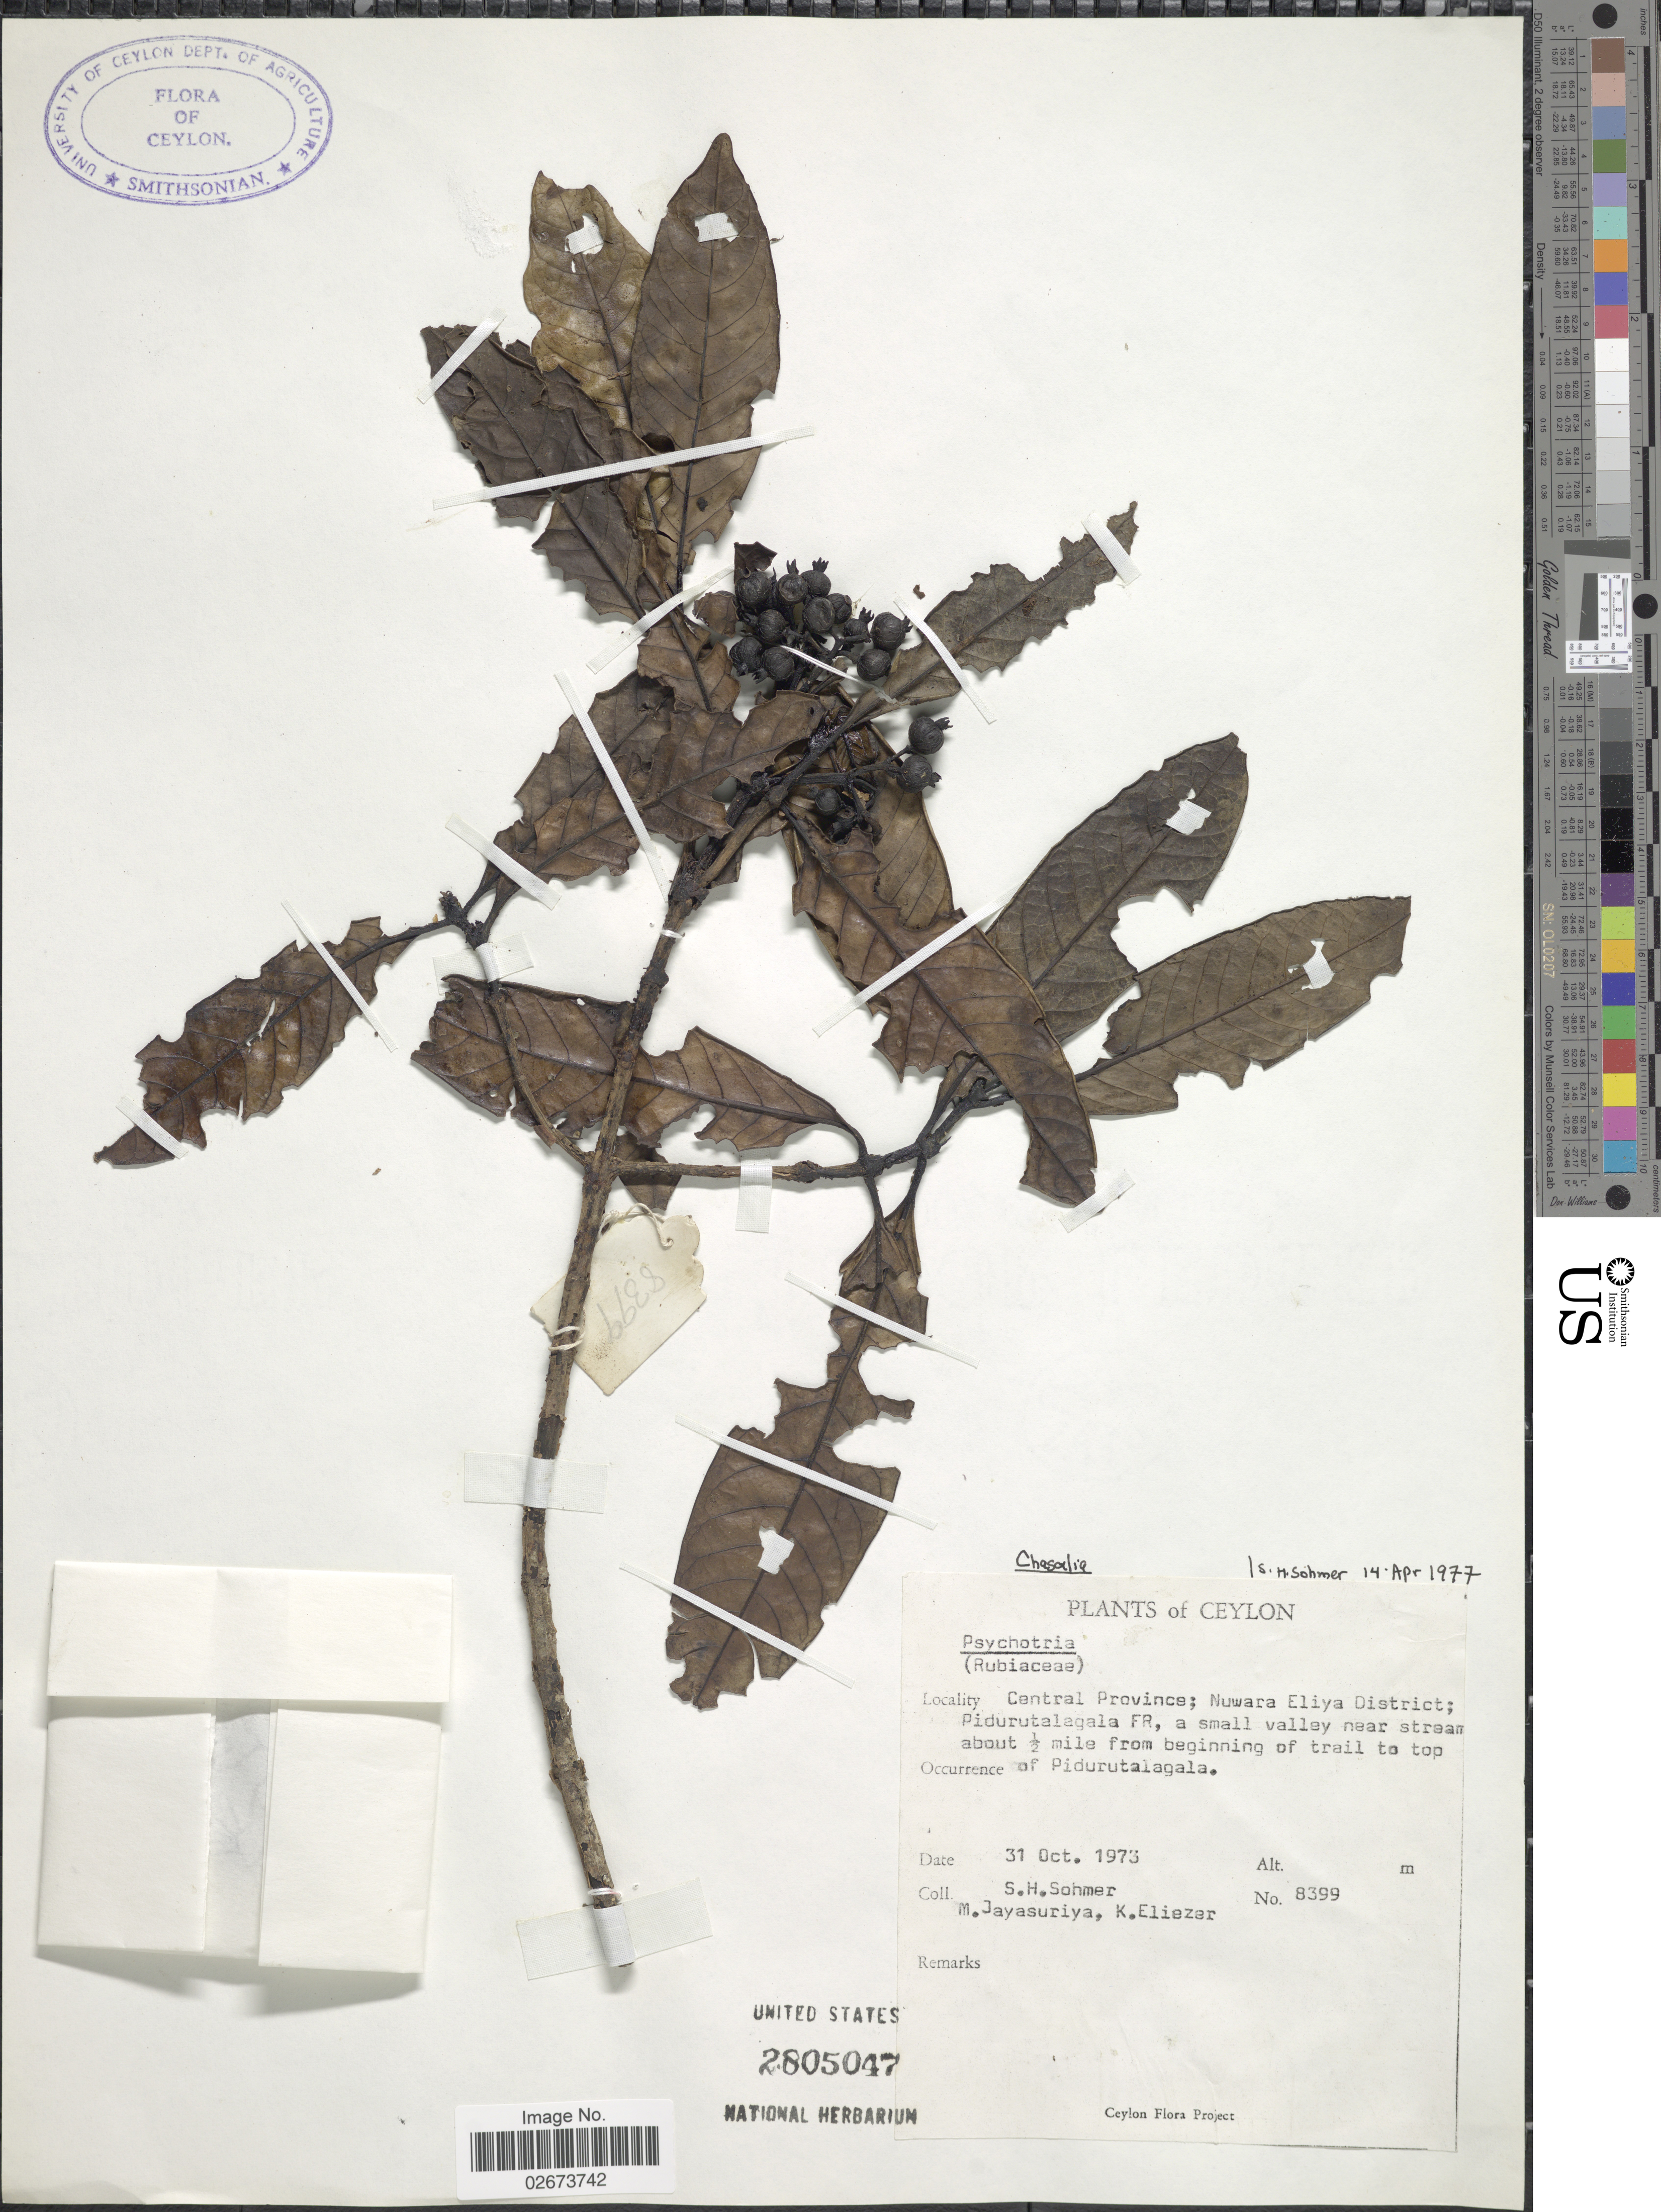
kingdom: Plantae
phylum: Tracheophyta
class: Magnoliopsida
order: Gentianales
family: Rubiaceae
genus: Chassalia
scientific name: Chassalia curviflora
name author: (Wall.) Thwaites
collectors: S. H. Sohmer, M. Jayasuriya & K. Eliezer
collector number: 8399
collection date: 1973-10-31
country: Sri Lanka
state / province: Central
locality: Ceylon, Nuwara Eliya District; Pidurutalagala FR, a small valley near stream about 1/2 mile from beginning of trail to top of Pidurutalagala.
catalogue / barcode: US 2805047